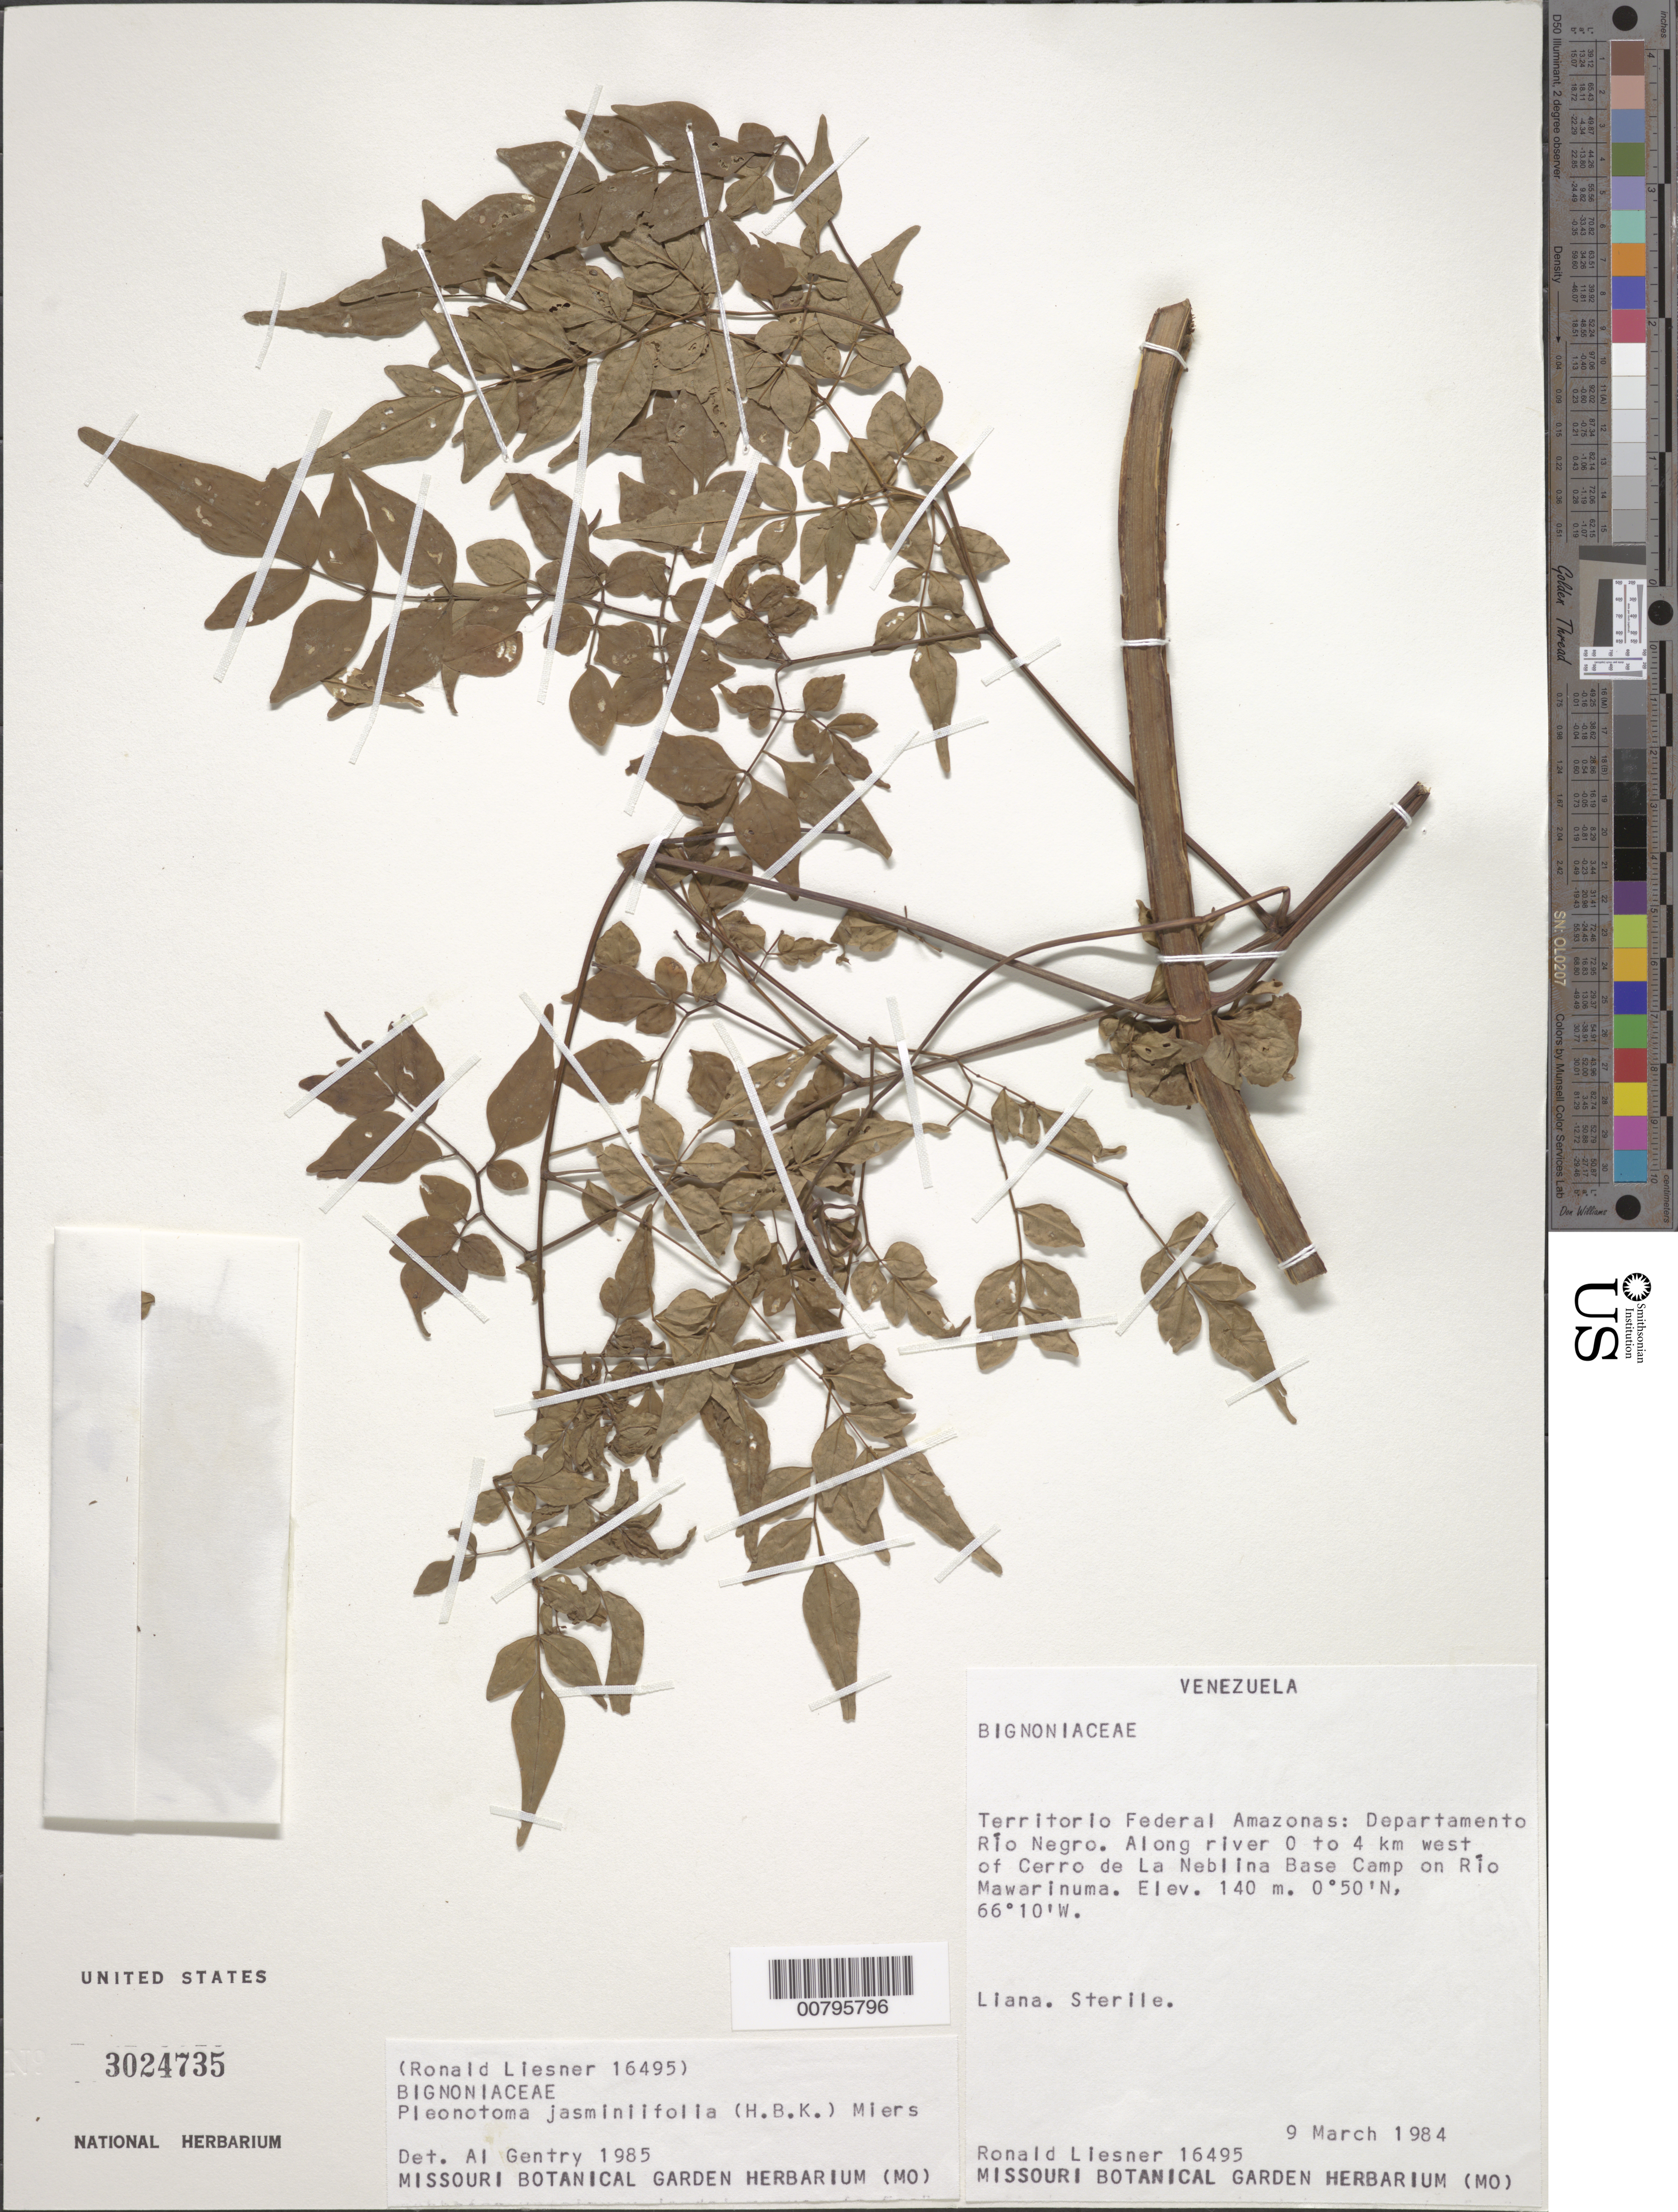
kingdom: Plantae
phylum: Tracheophyta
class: Magnoliopsida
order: Lamiales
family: Bignoniaceae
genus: Pleonotoma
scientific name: Pleonotoma jasminifolia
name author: (Kunth) Miers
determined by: Gentry, A. H.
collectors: R. L. Liesner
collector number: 16495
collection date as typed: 9-Mar-84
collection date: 1984-03-09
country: Venezuela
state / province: Amazonas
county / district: Río Negro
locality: Río Mawarinuma, 0-4 km N of Cerro de La Neblina Base Camp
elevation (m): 140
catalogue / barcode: US 3024735